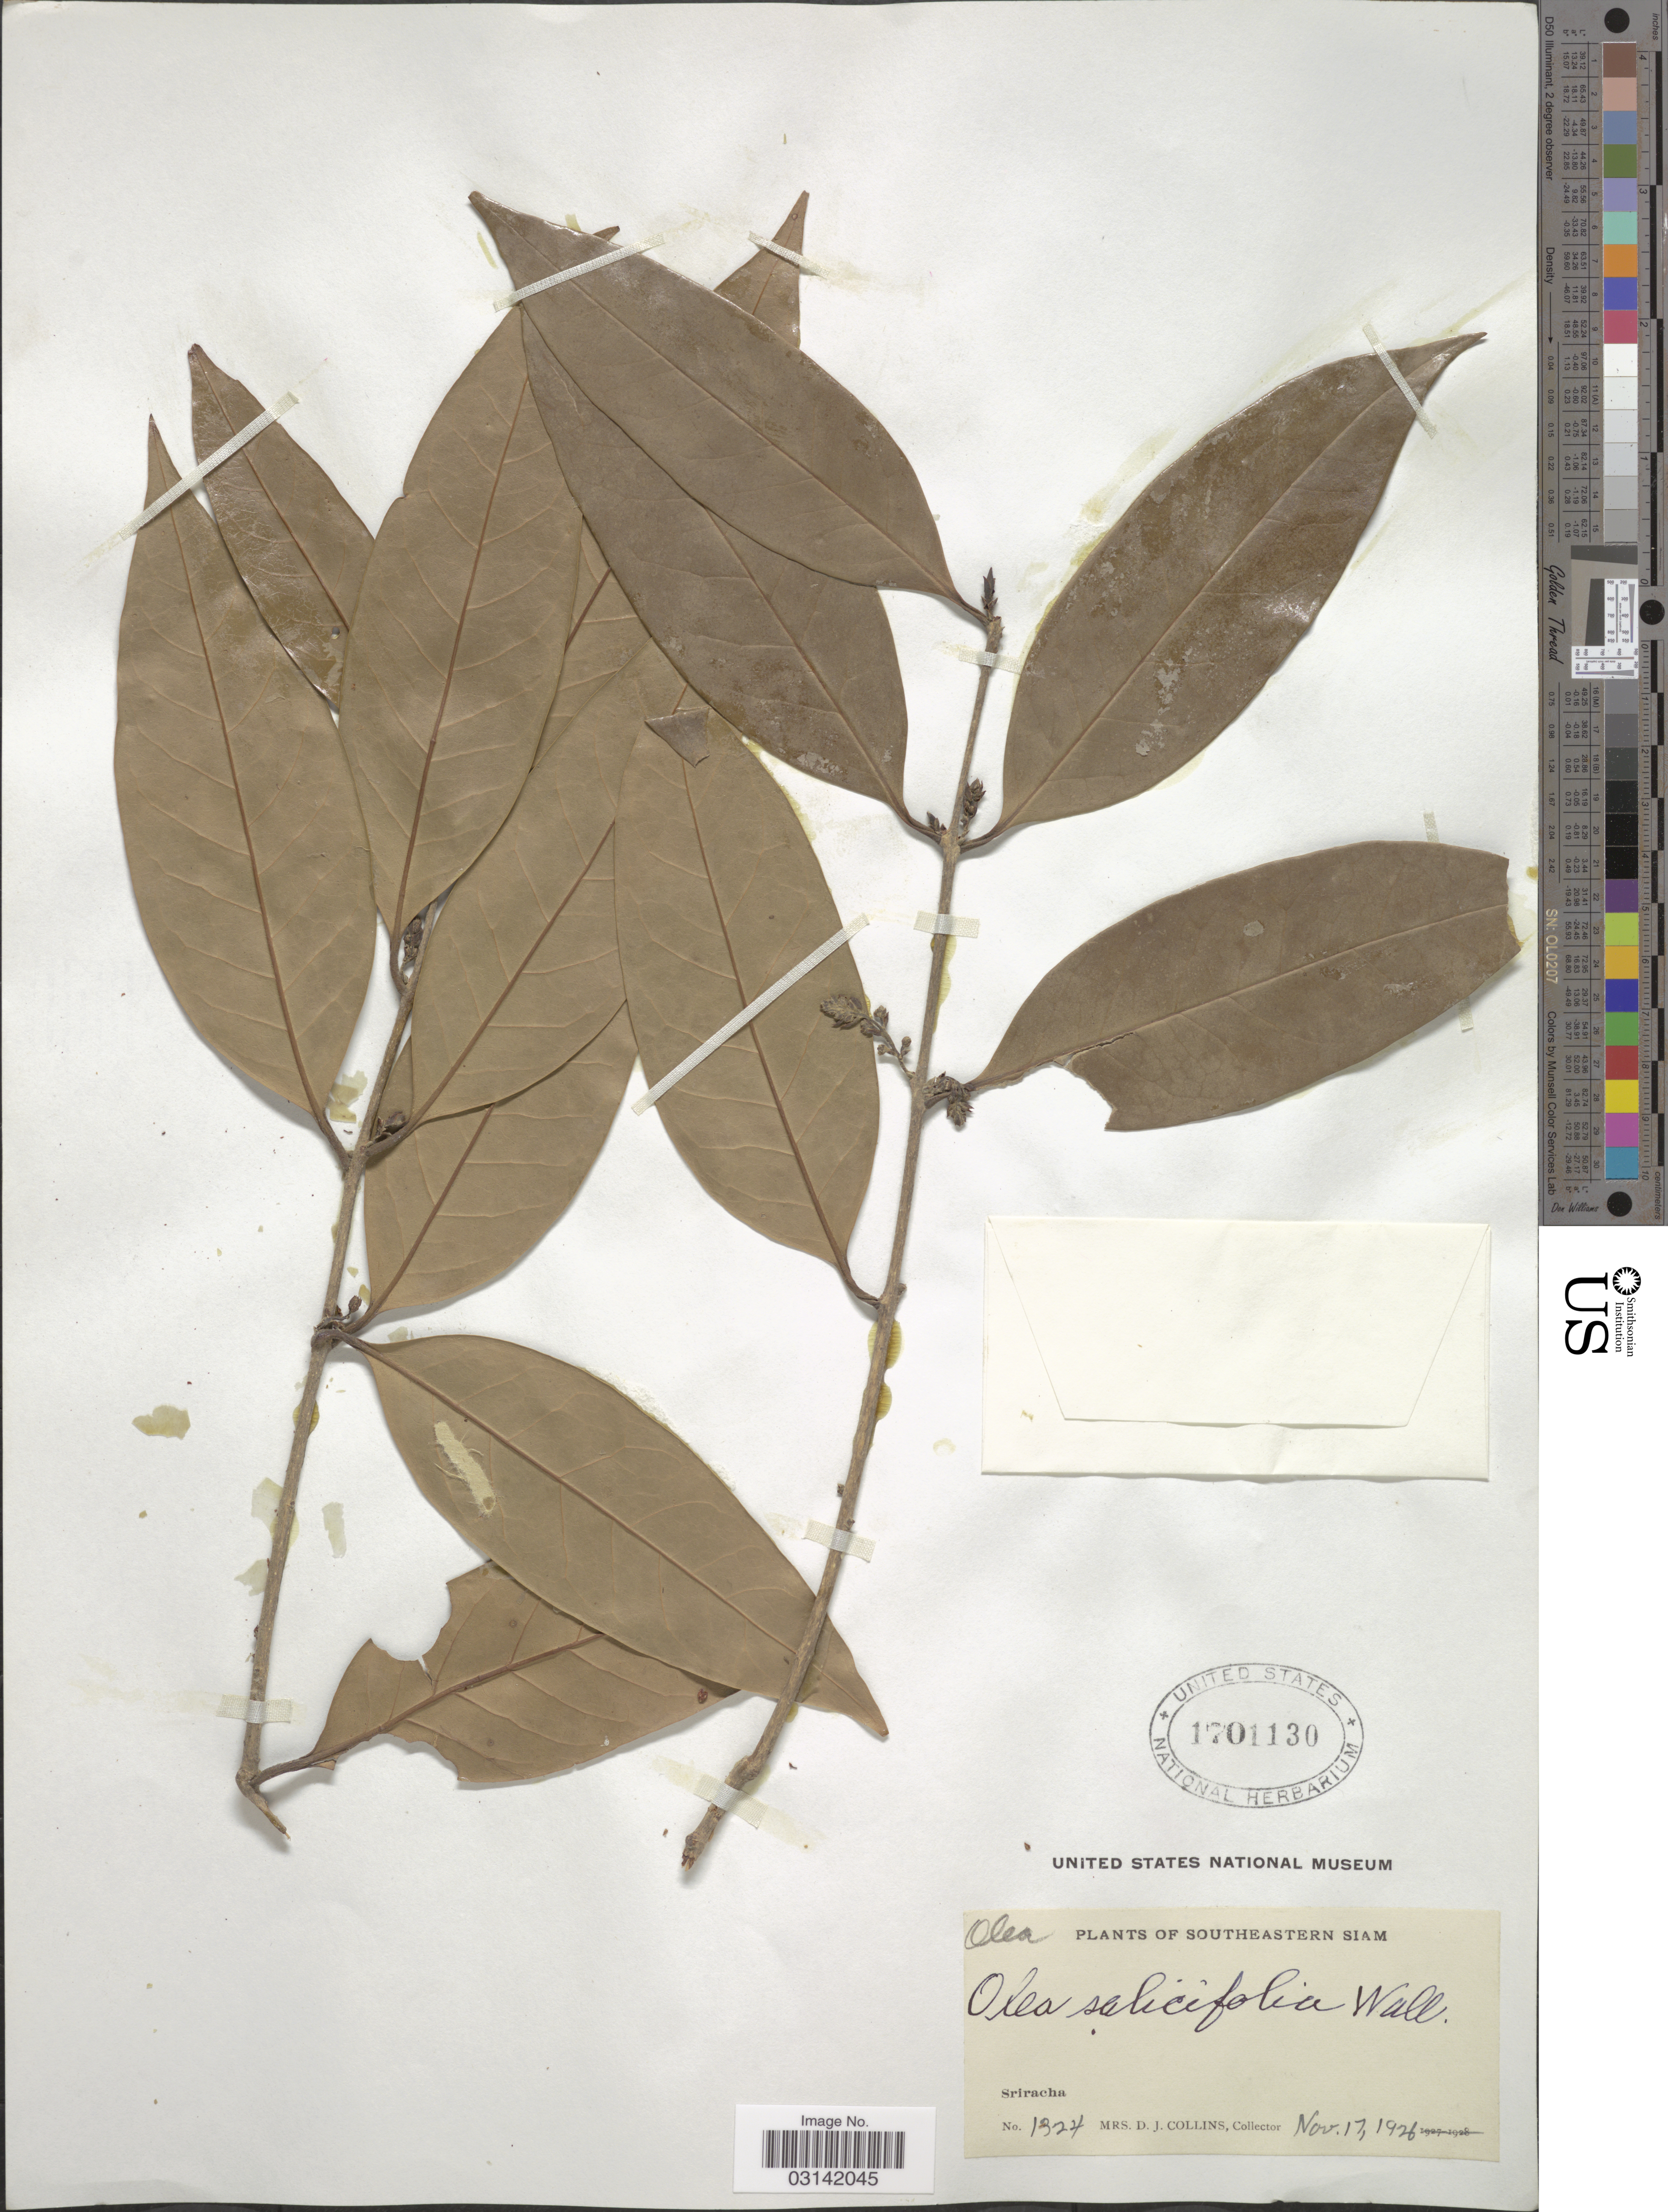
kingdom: Plantae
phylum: Tracheophyta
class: Magnoliopsida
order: Lamiales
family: Oleaceae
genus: Tetrapilus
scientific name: Tetrapilus salicifolius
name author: (Wall. ex G. Don) de Juana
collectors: Mrs. D. J. Collins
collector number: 1324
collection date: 1926-11-17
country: Thailand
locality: Southeastern Siam, Sriracha.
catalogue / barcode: US 1701130